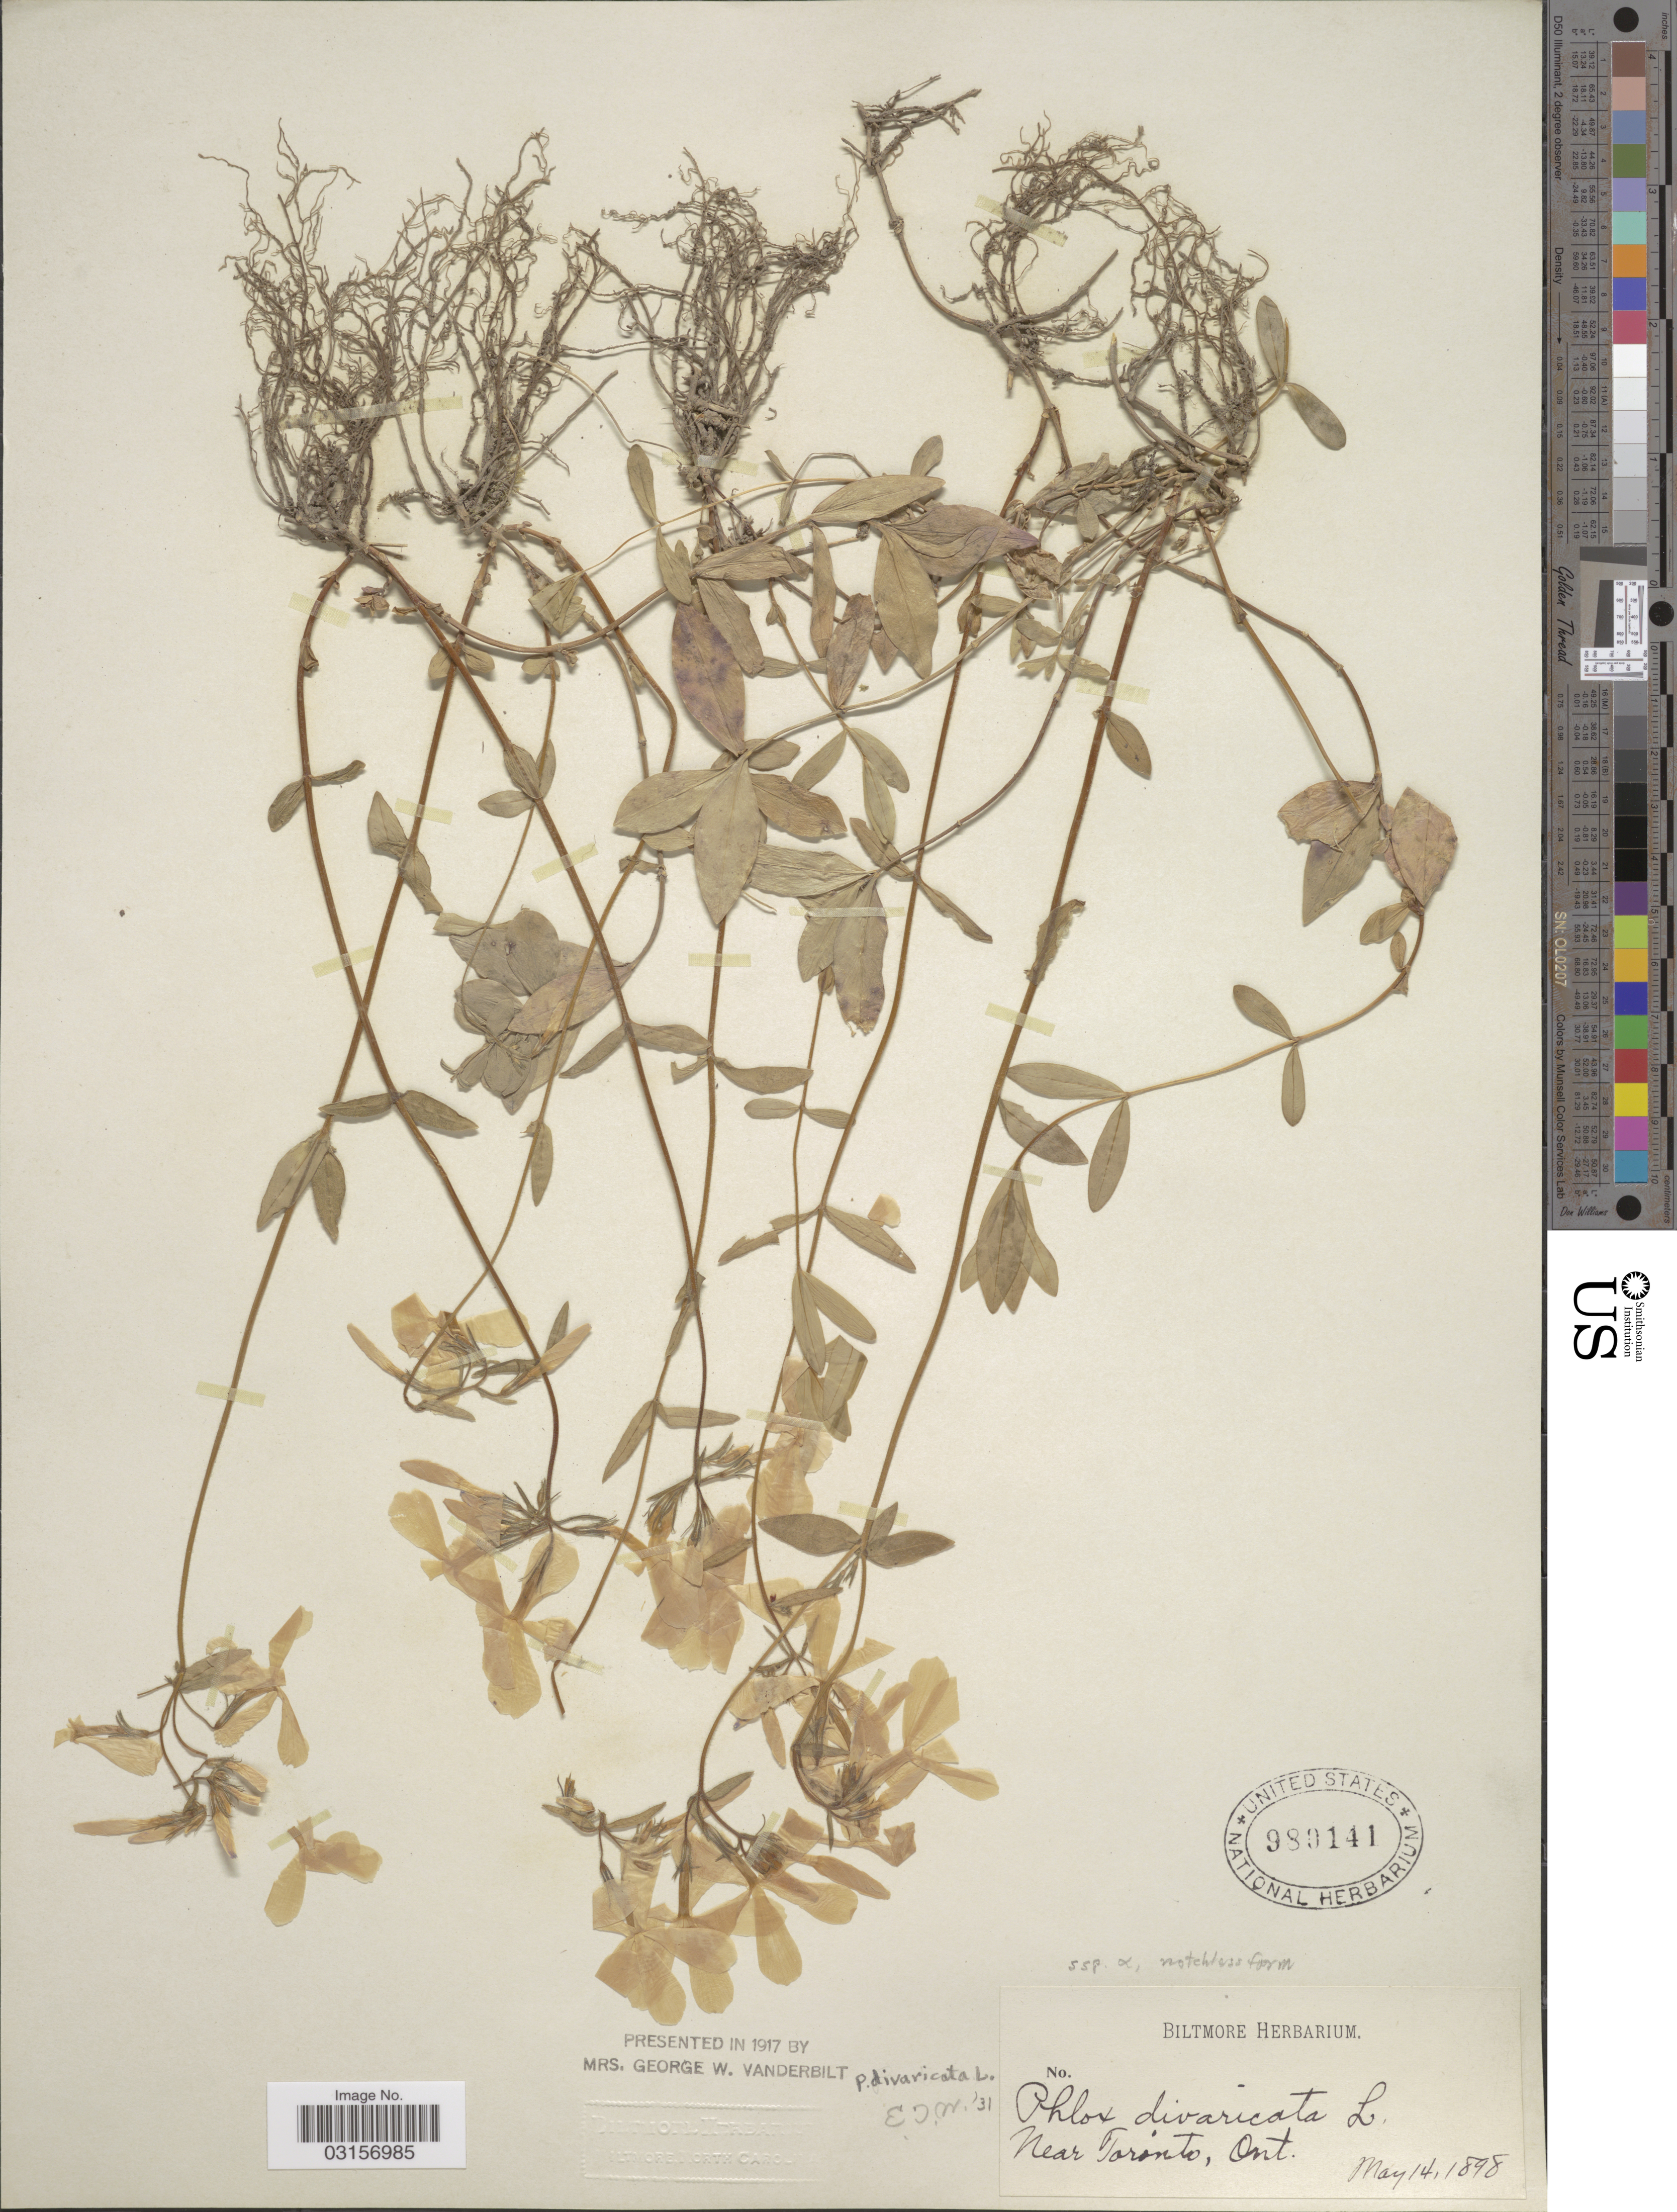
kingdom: Plantae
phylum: Tracheophyta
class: Magnoliopsida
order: Ericales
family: Polemoniaceae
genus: Phlox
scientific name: Phlox divaricata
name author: L.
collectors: ex herb. Biltmore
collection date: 1898-05-14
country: Canada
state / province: Ontario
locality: Near Toronto.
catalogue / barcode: US 980141